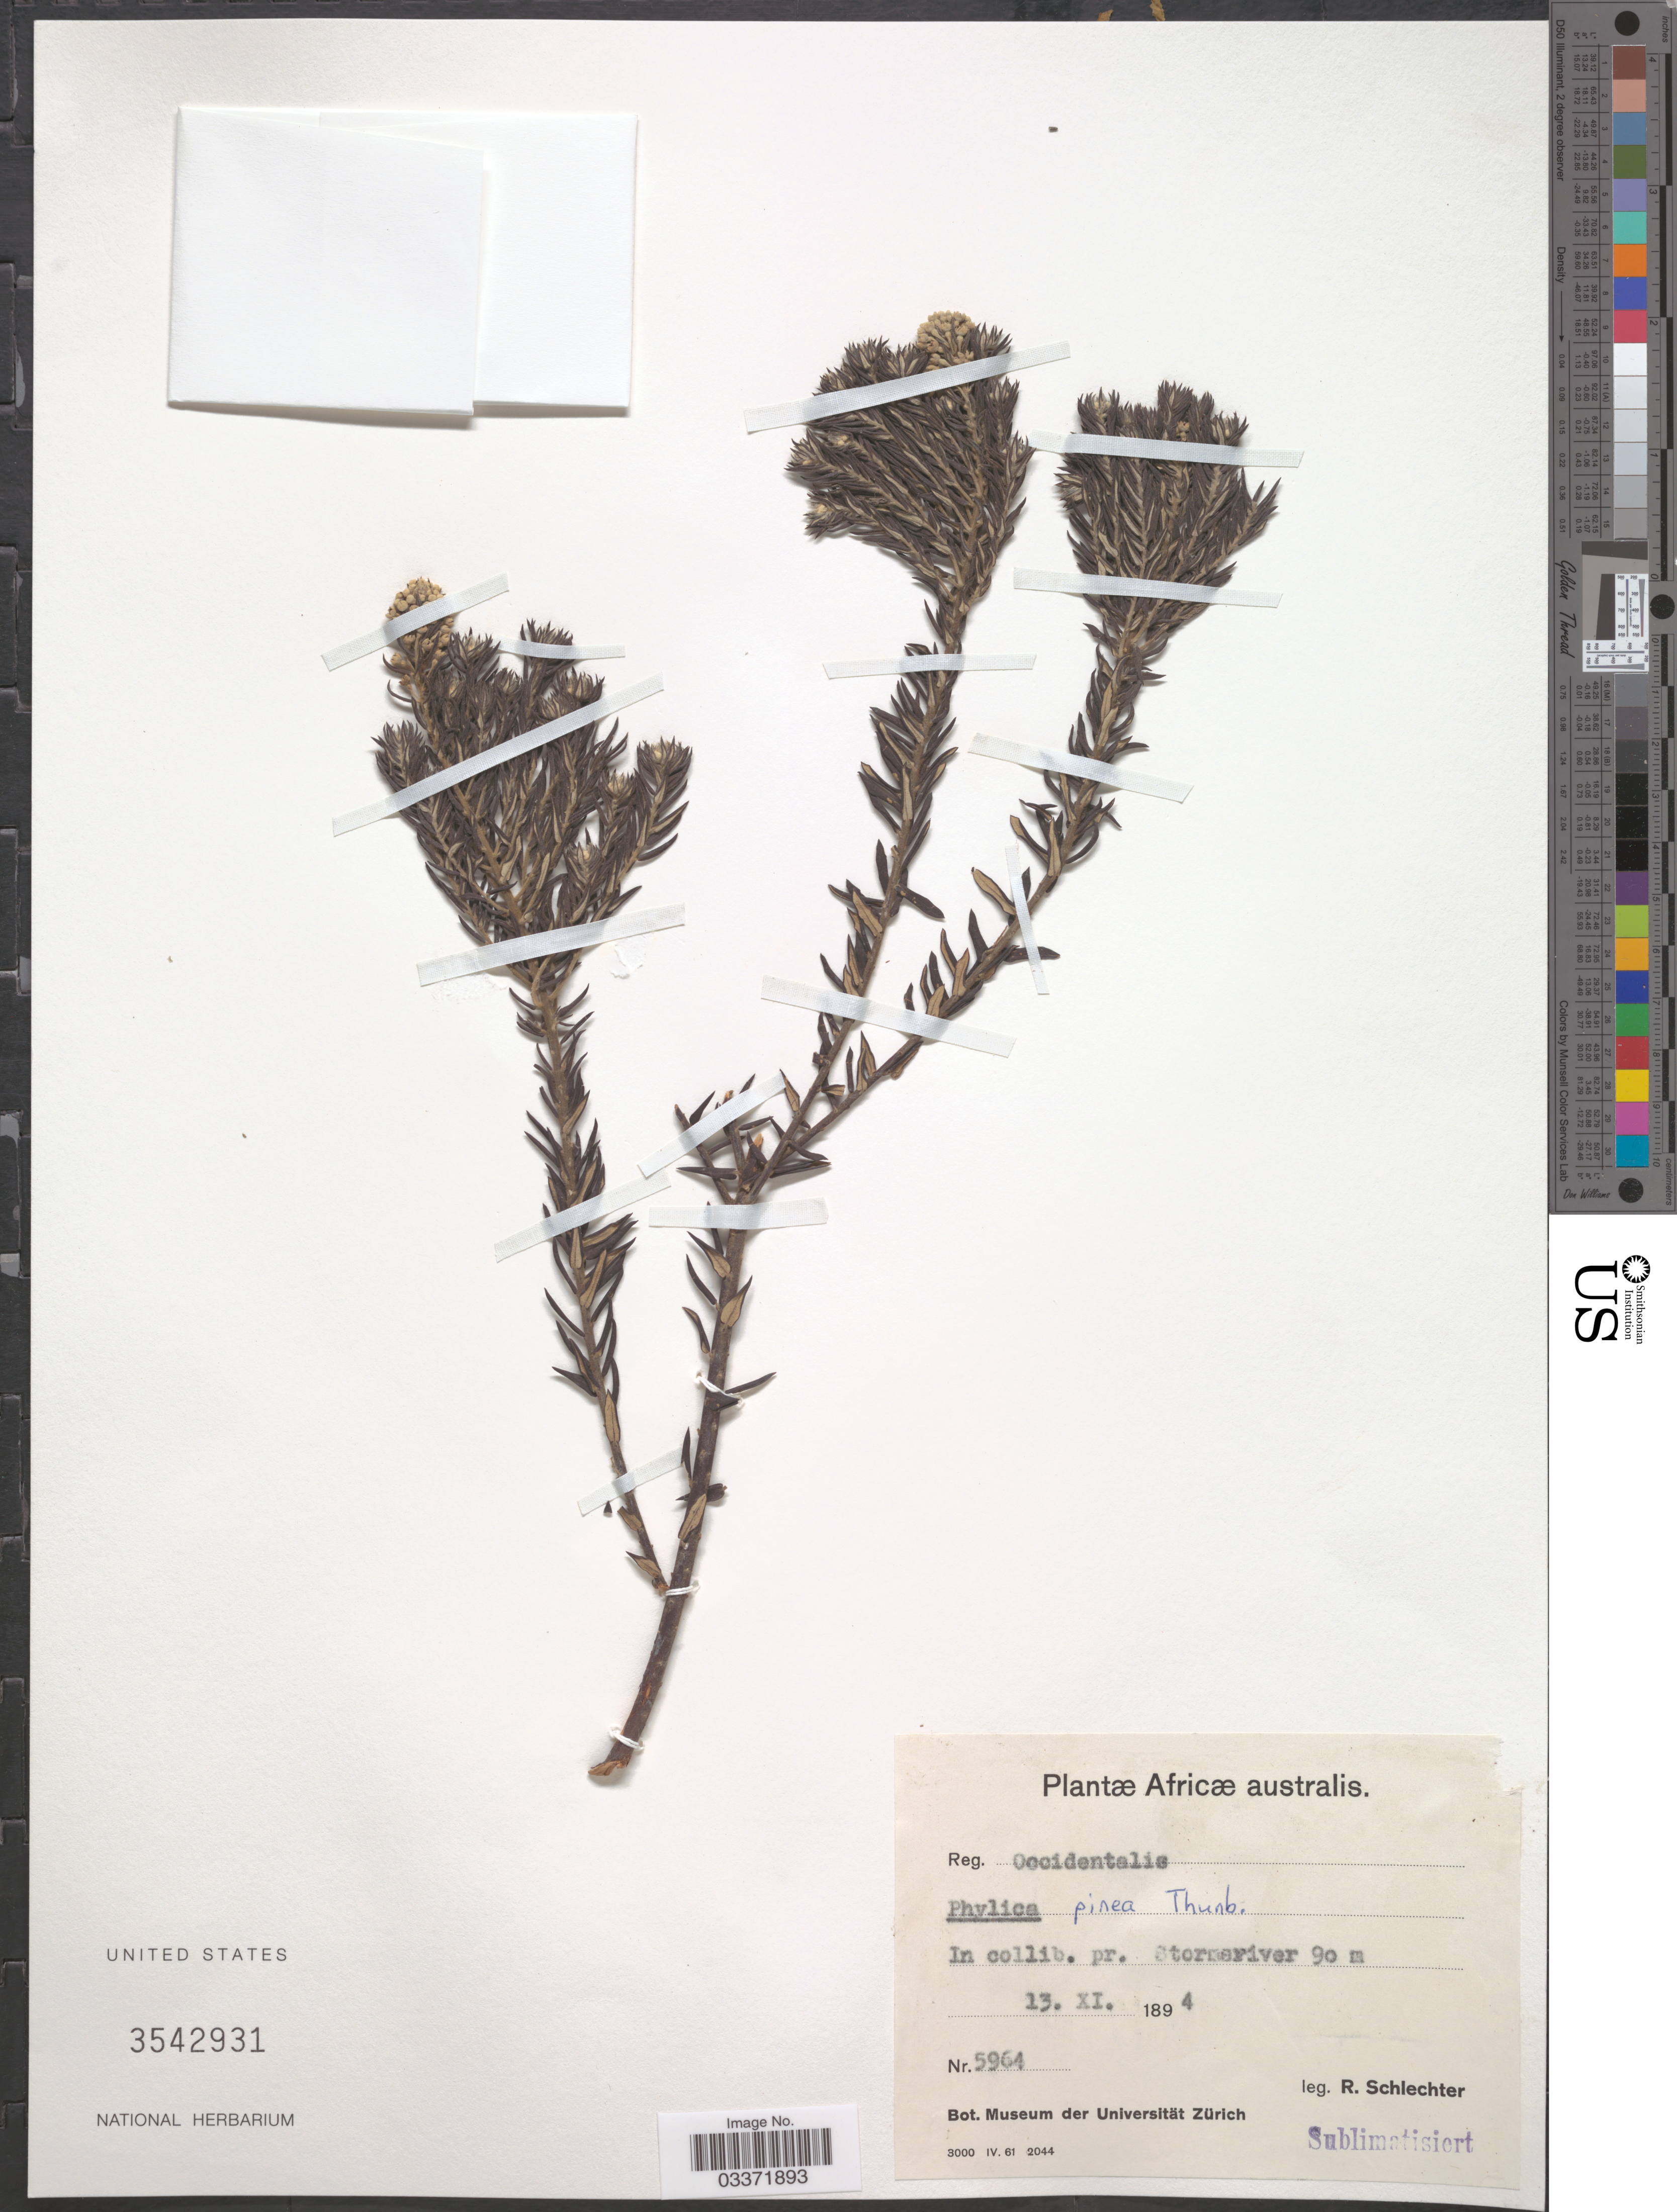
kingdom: Plantae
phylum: Tracheophyta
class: Magnoliopsida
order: Rosales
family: Rhamnaceae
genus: Phylica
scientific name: Phylica pinea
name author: Thunb.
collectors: F. R. R. Schlechter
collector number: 5964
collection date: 1894-11-13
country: South Africa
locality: Africæ australis, Reg. Occidentalis, In collib. pr. Stormsriver.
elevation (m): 90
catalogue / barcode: US 3542931